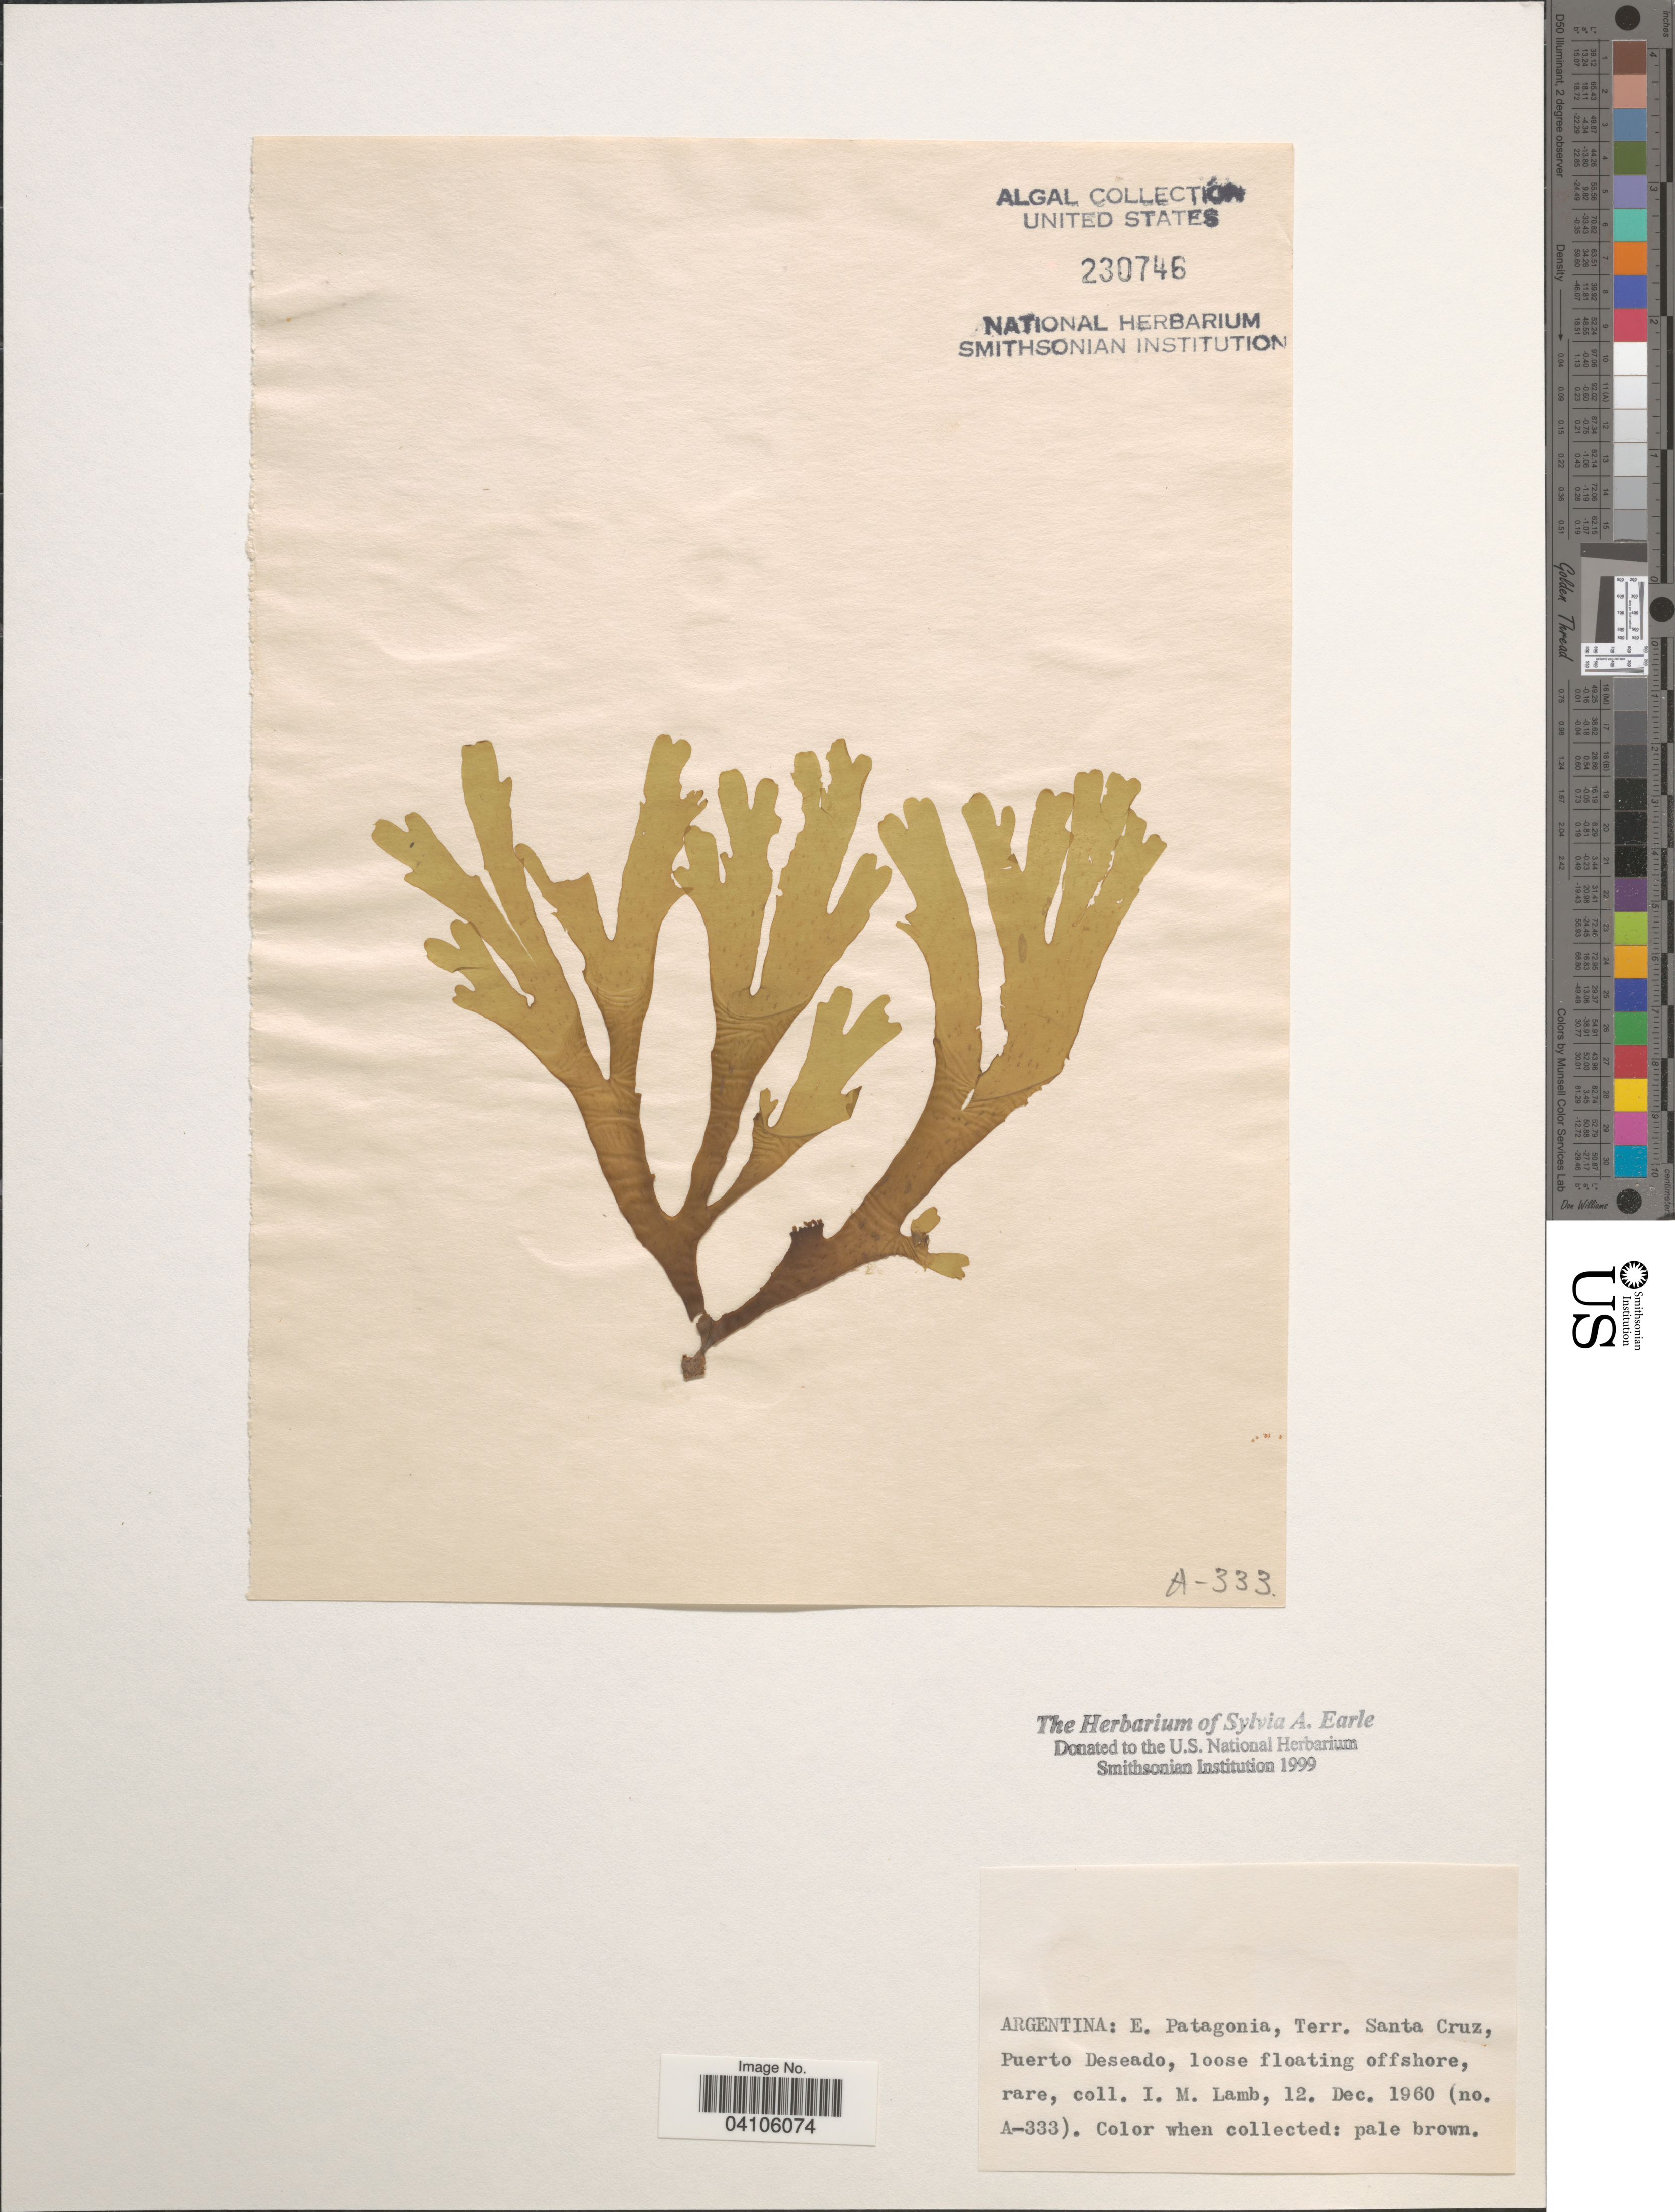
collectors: I. M. Lamb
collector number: A-333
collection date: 1960-12-12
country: Argentina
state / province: Santa Cruz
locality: E. Patagonia, Terr. Santa Cruz, Puerto Deseado.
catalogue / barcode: US 230746